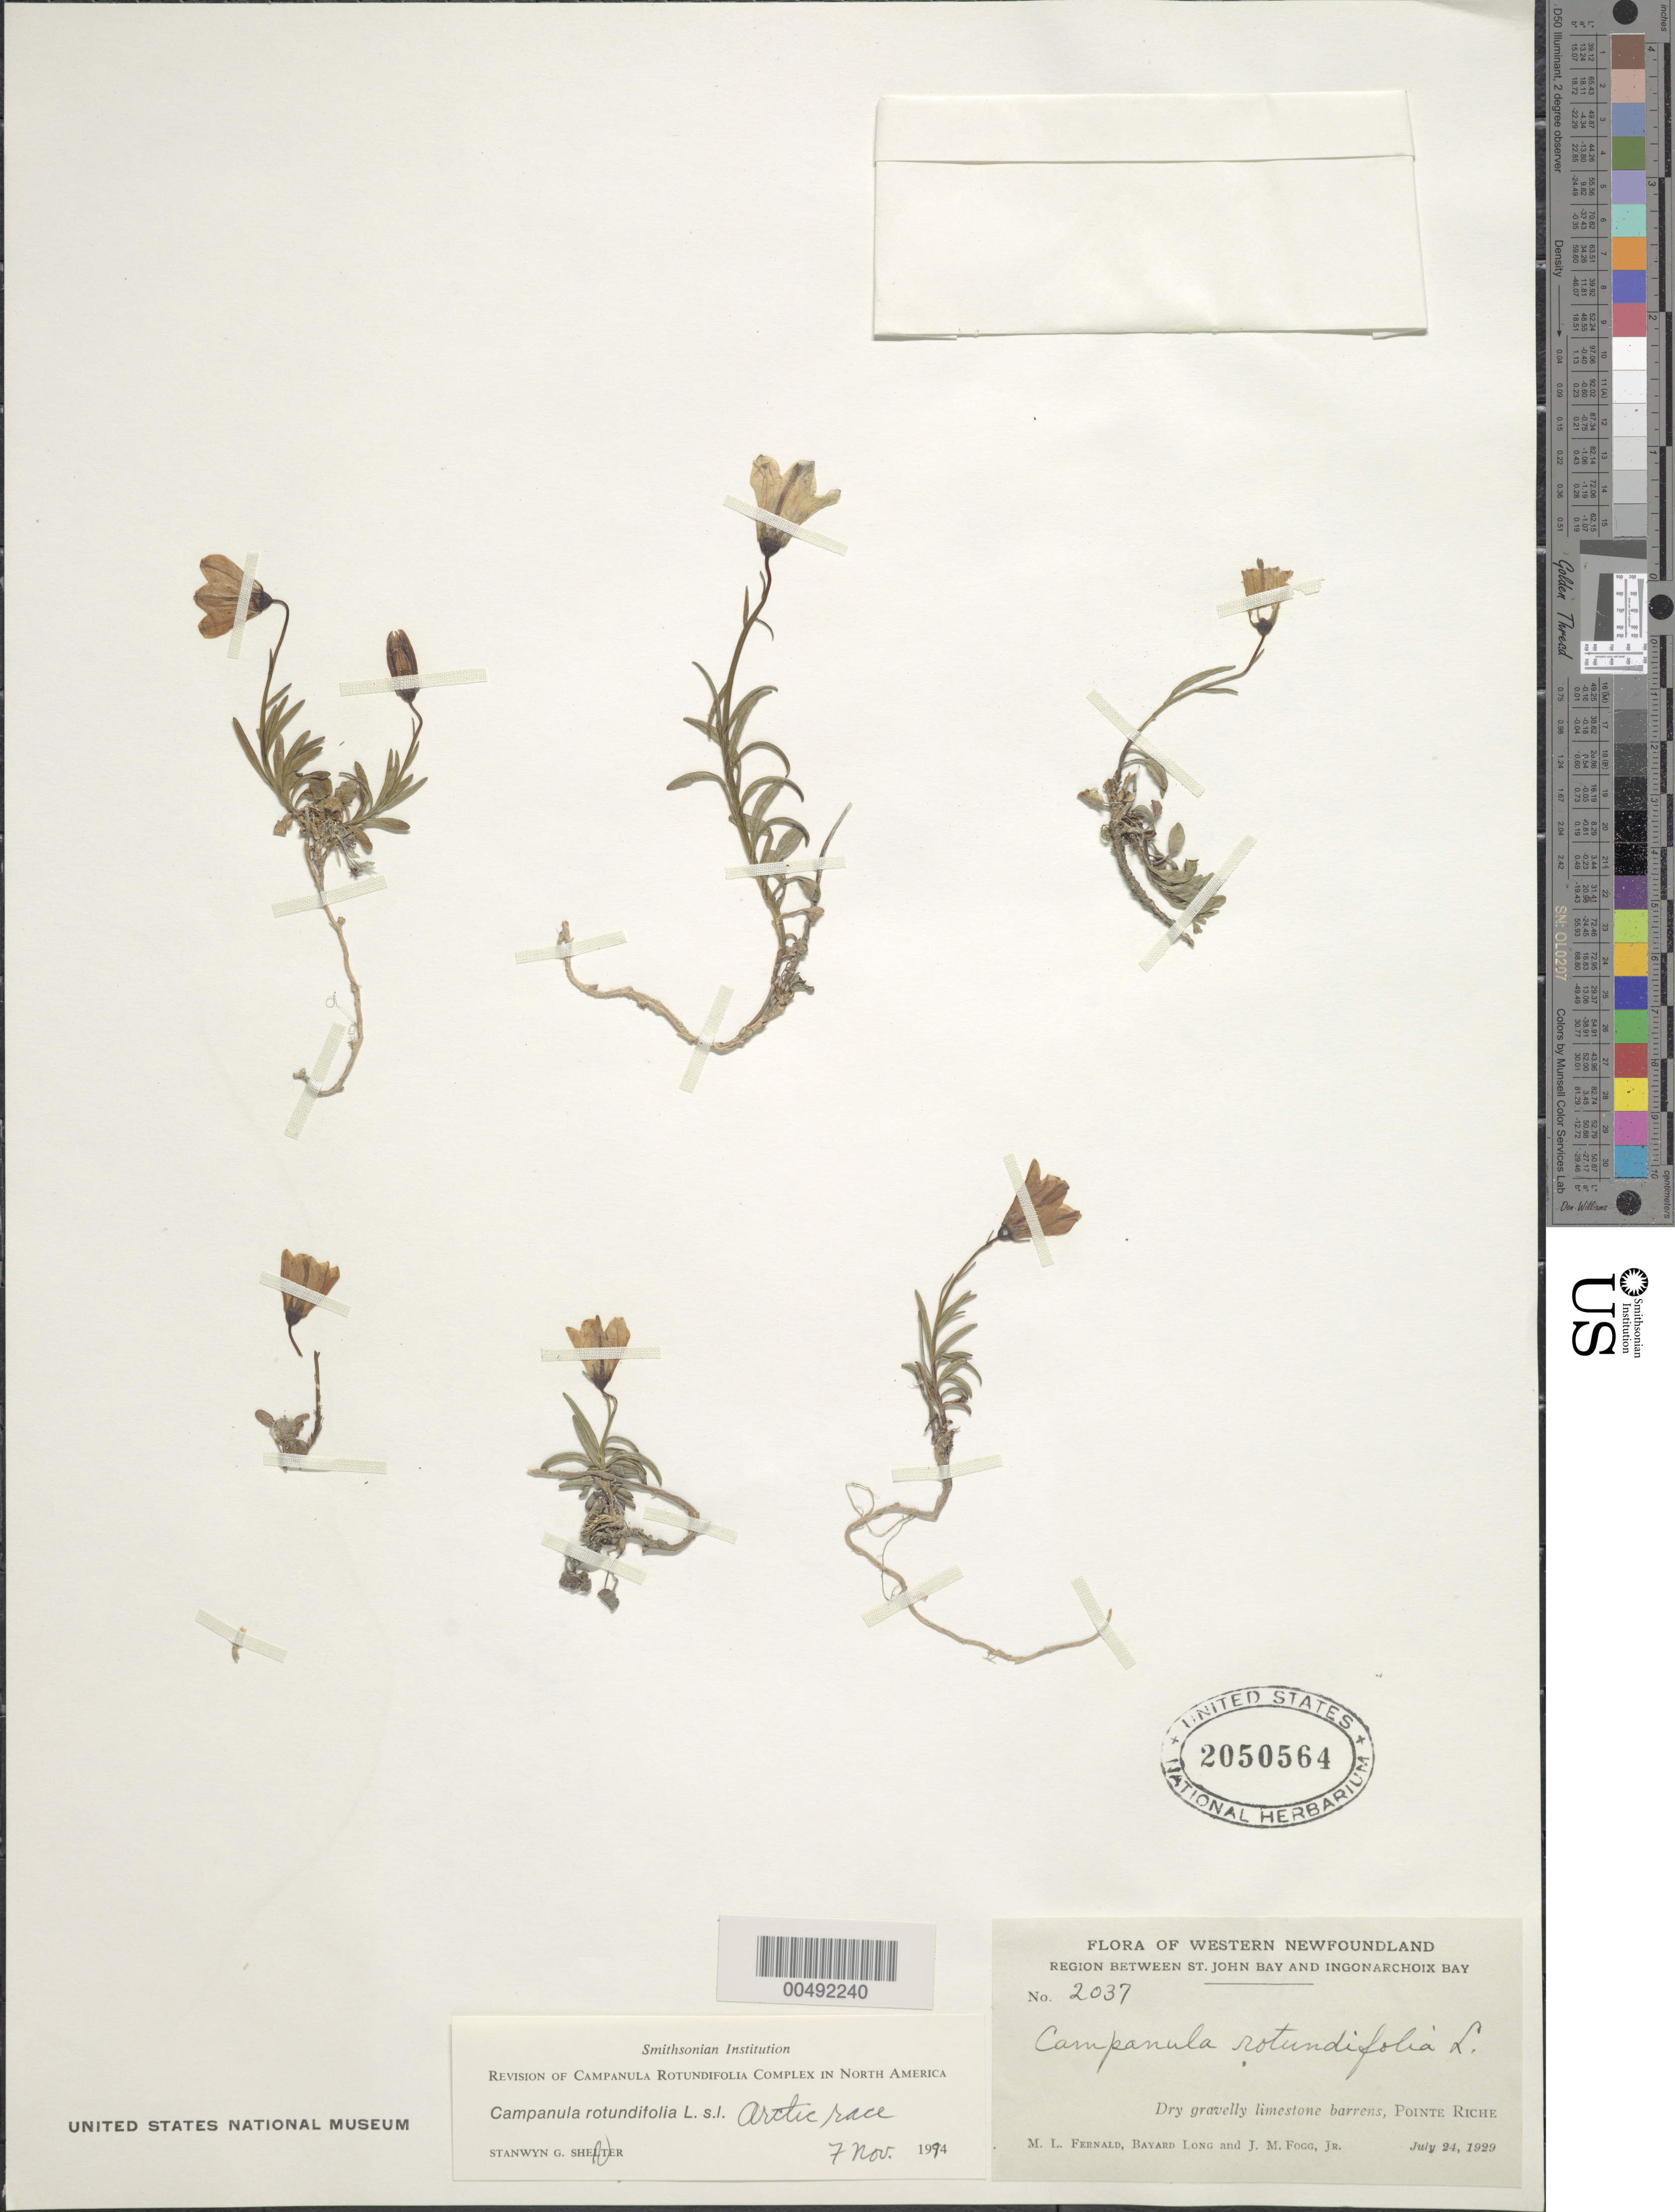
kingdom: Plantae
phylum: Tracheophyta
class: Magnoliopsida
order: Asterales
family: Campanulaceae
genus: Campanula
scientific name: Campanula rotundifolia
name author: L.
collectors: M. L. Fernald, B. Long & J. Fogg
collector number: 2037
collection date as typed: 24 Jul 1929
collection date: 1929-07-24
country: Canada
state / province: Newfoundland and Labrador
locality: region between St. John Bay and Ingornachoix Bay, Pointe Riche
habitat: dry gravelly limestone barrens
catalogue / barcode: US 2050564